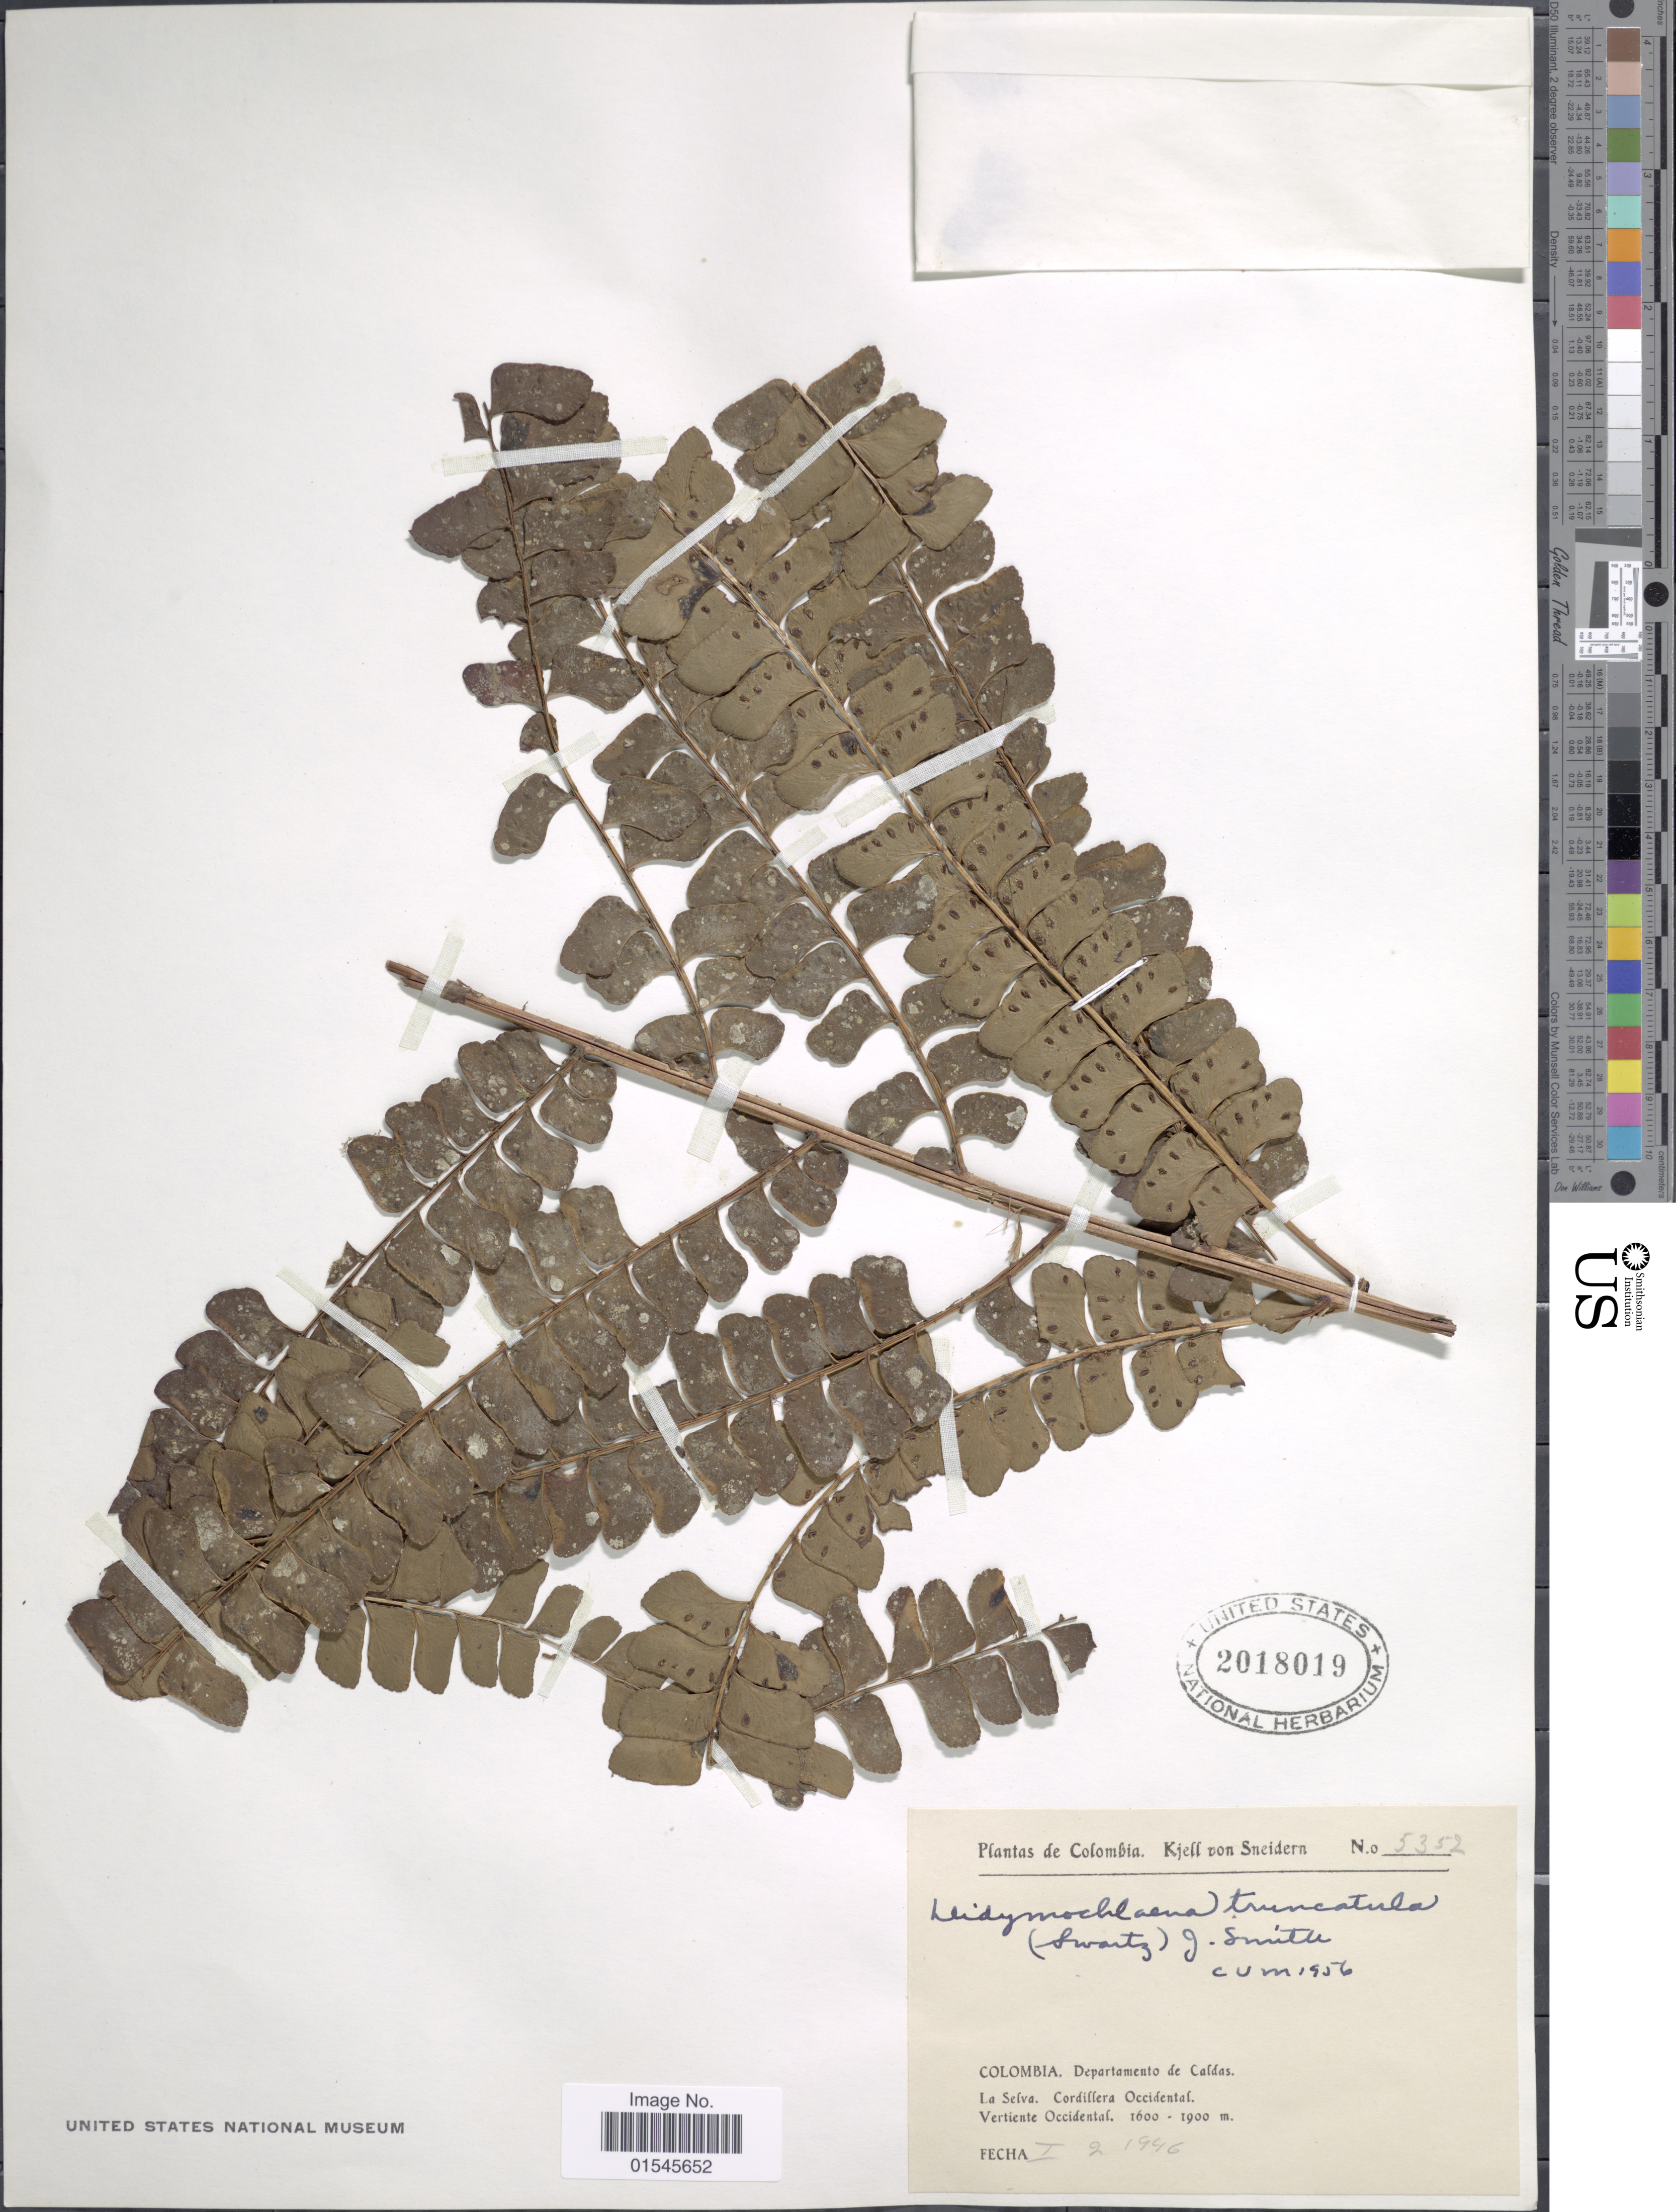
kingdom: Plantae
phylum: Tracheophyta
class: Polypodiopsida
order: Polypodiales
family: Didymochlaenaceae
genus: Didymochlaena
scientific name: Didymochlaena truncatula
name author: (Sw.) J. Sm.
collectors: K. von Sneidern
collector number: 5352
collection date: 1946-01-02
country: Colombia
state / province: Caldas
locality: Departamento de Caldas. La Selva. Cordillera Occidental. Vertiente Occidental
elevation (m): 1600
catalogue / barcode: US 2018019